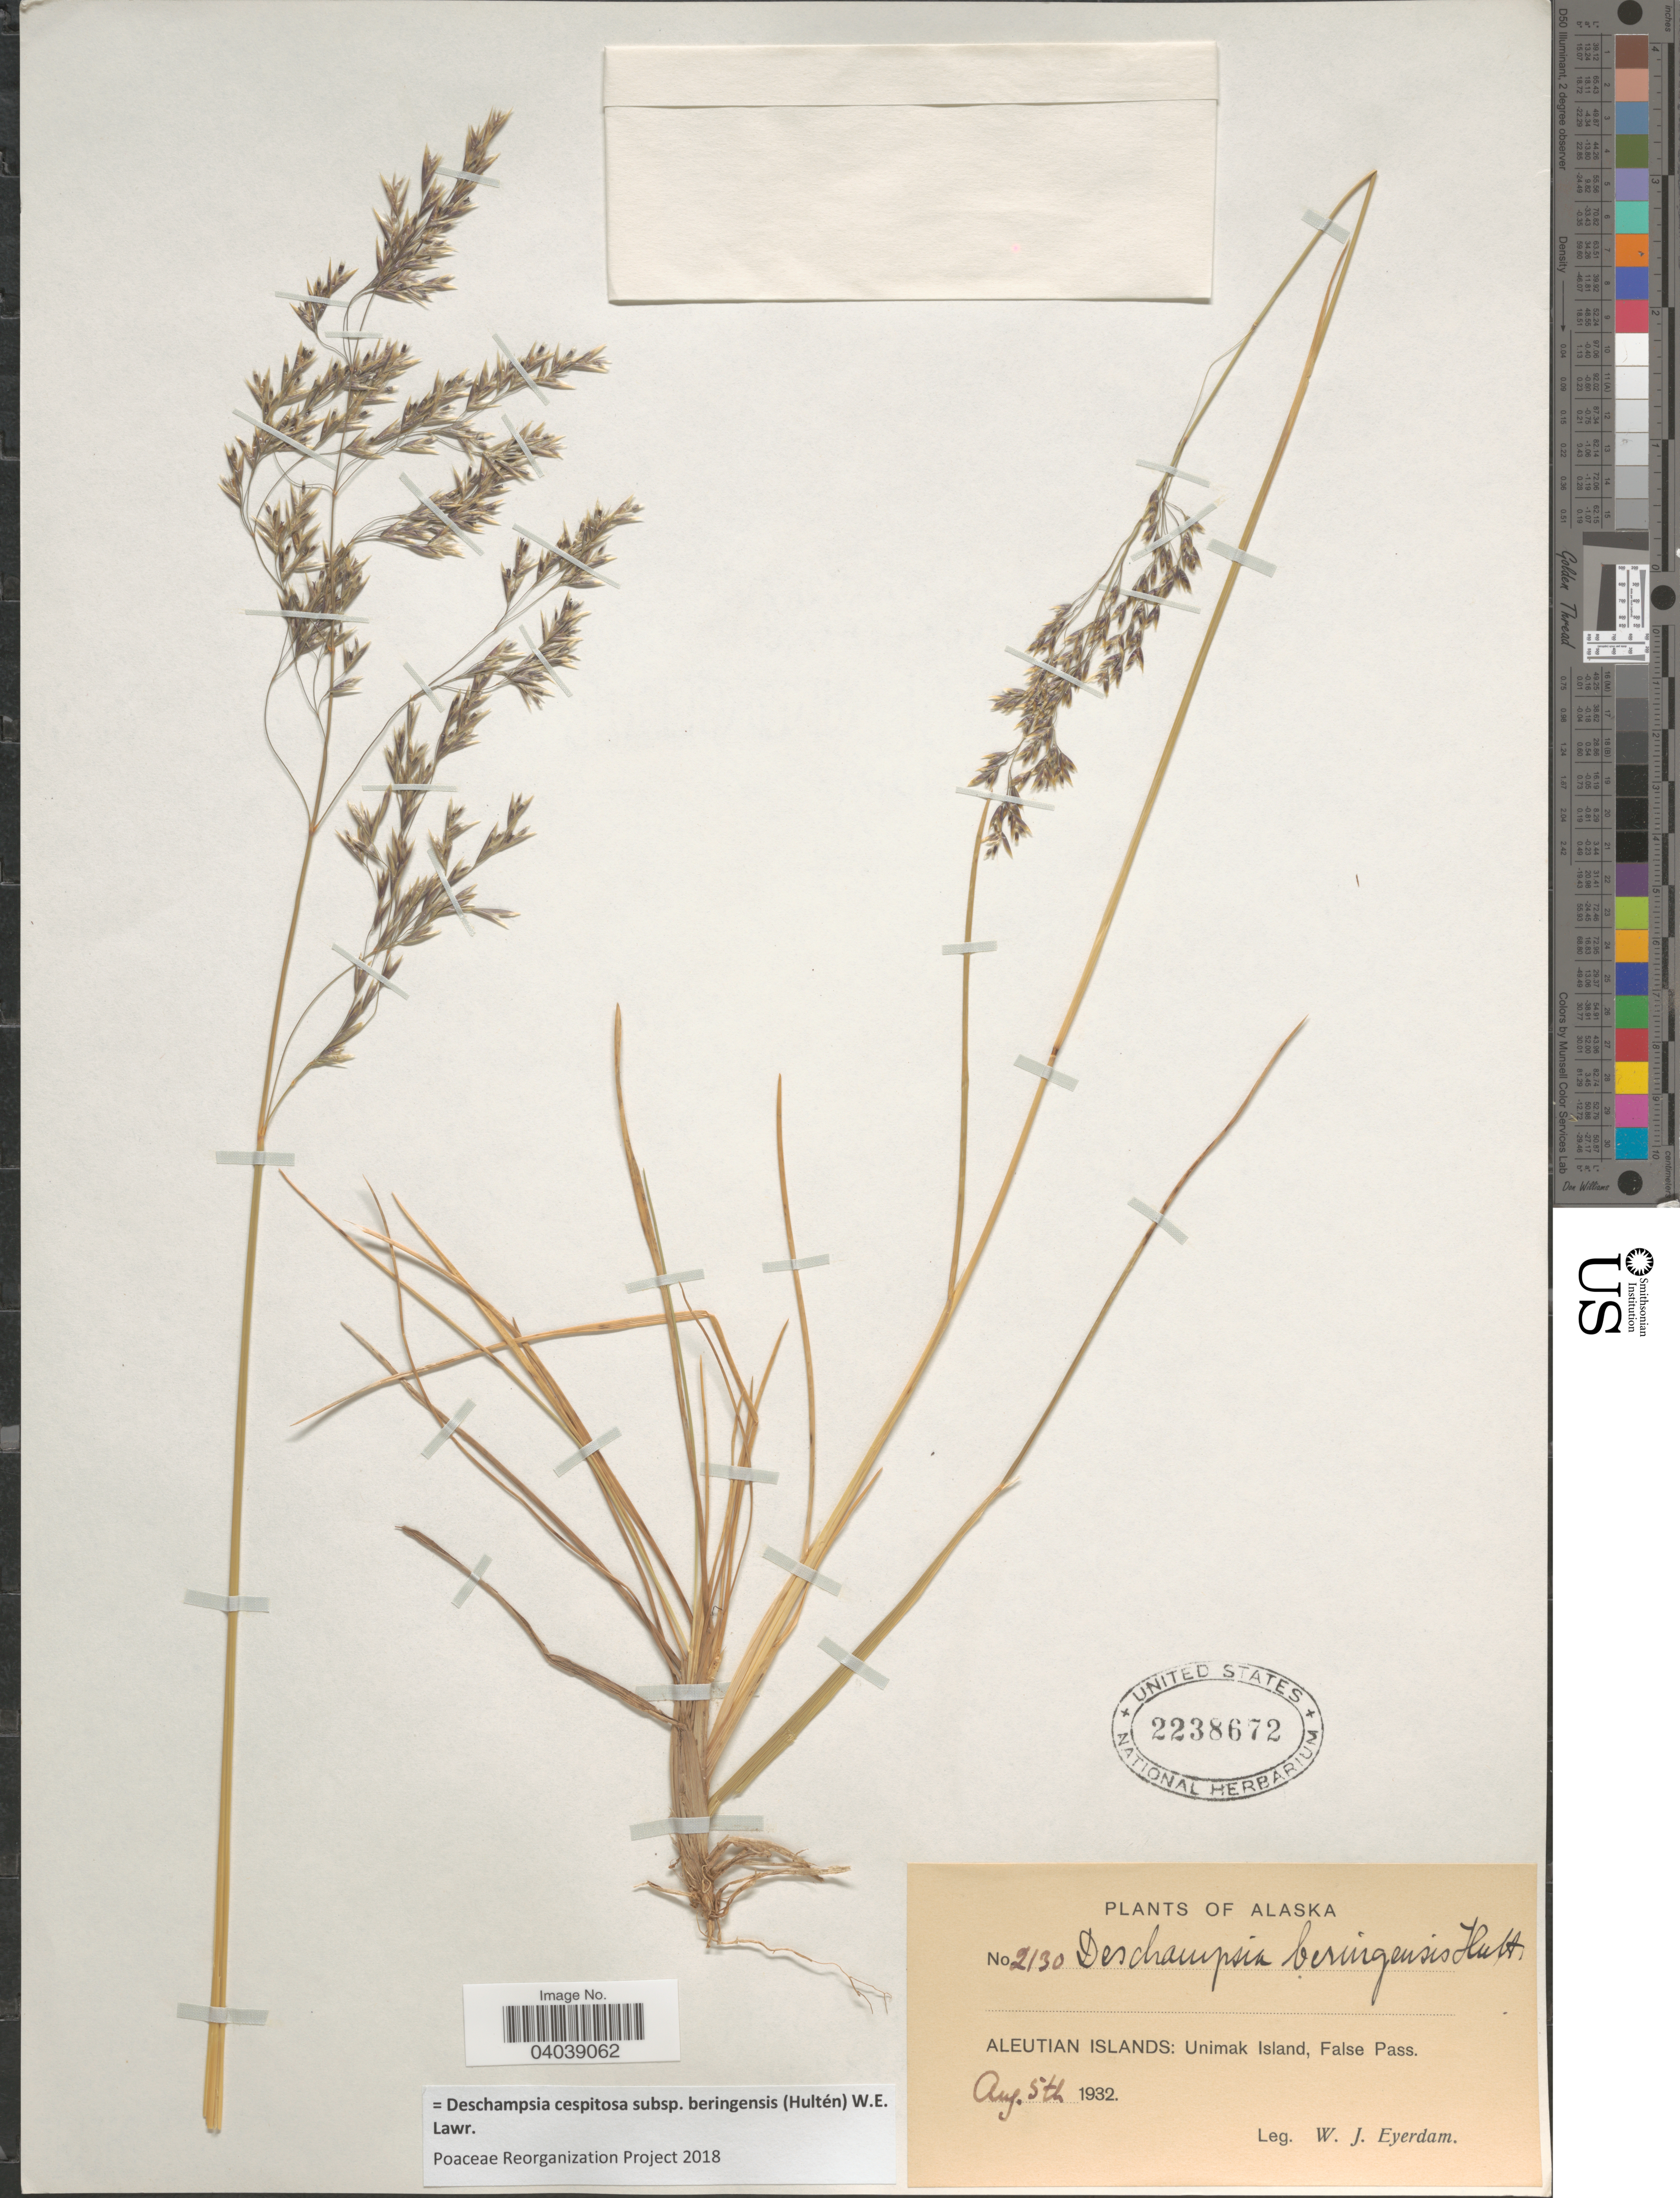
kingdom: Plantae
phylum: Tracheophyta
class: Liliopsida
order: Poales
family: Poaceae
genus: Deschampsia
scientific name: Deschampsia cespitosa subsp. beringensis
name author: (Hultén) Lawrence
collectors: W. J. Eyerdam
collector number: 2130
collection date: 1932-08-05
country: United States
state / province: Alaska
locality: Aleutian Islands: Unimak Island, False Pass.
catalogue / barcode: US 2238672